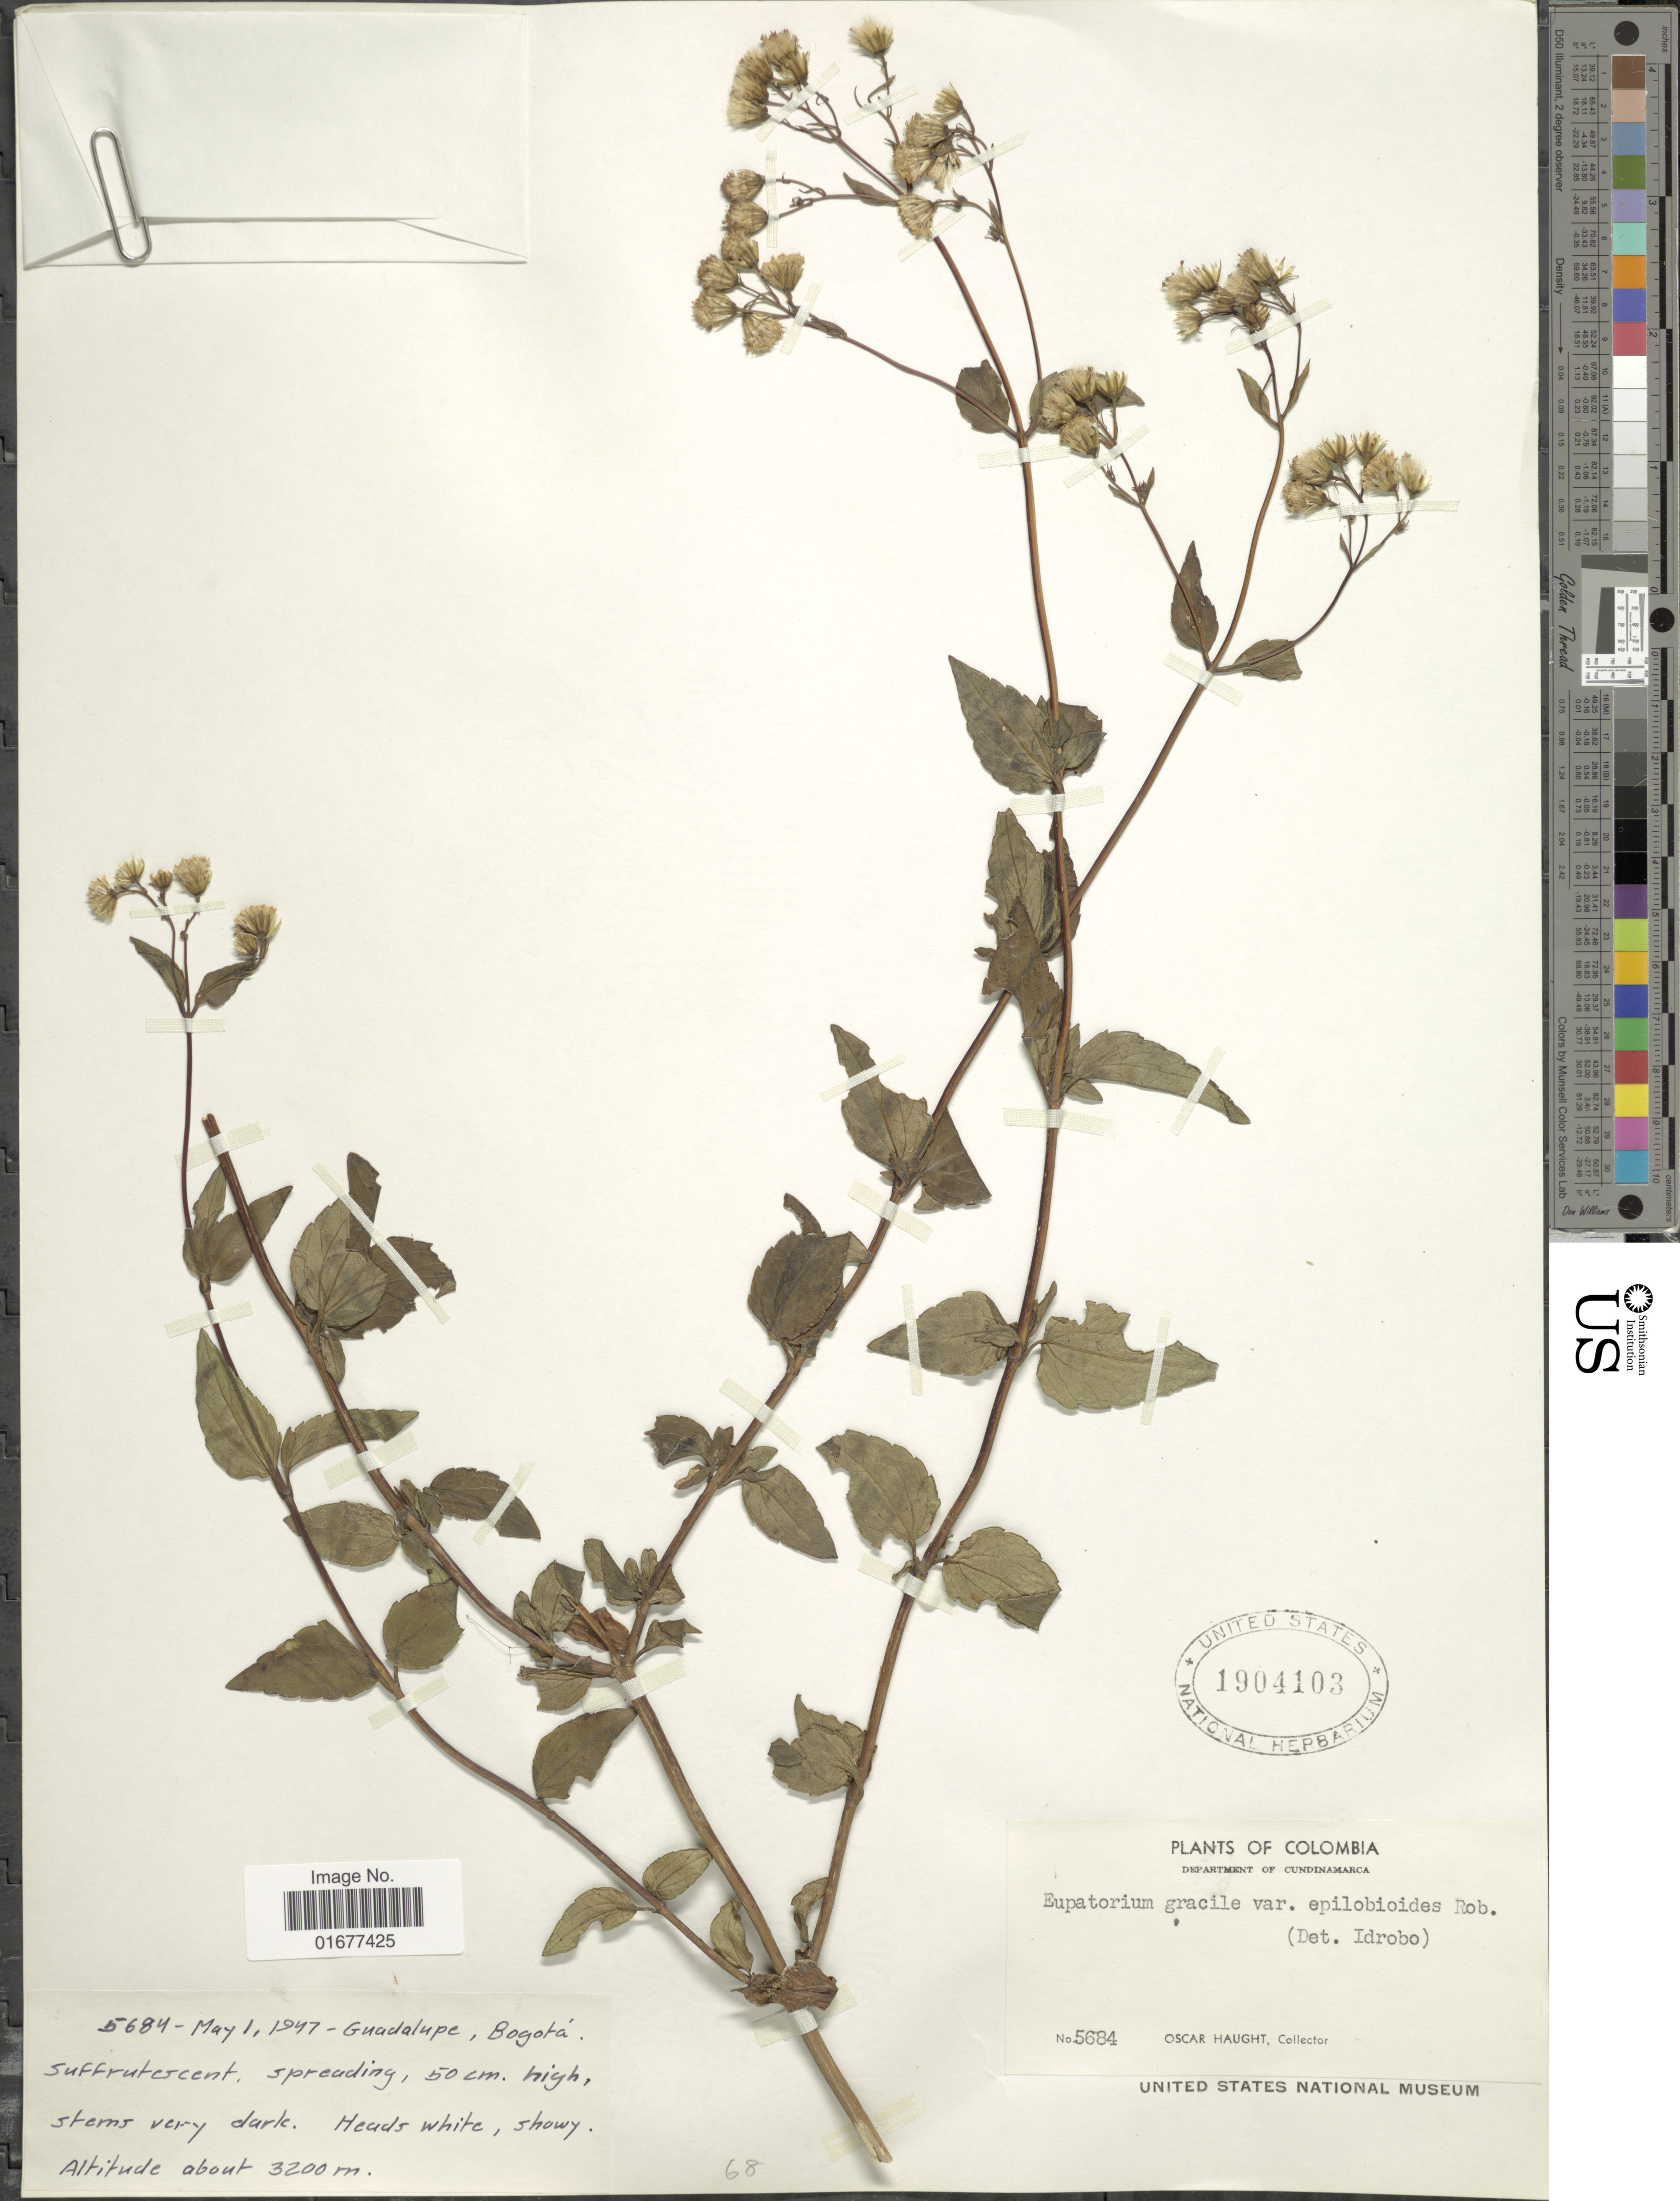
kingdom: Plantae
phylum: Tracheophyta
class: Magnoliopsida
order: Asterales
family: Asteraceae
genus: Ageratina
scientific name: Ageratina gracilis var. epilobioides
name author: (Kunth) R.M. King & H. Rob. ex Luteyn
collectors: O. L. Haught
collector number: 5684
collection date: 1947-05-01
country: Colombia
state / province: Cundinamarca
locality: Guadalupe, Bogota, Department of Cundinamarca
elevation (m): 3200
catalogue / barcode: US 1904103